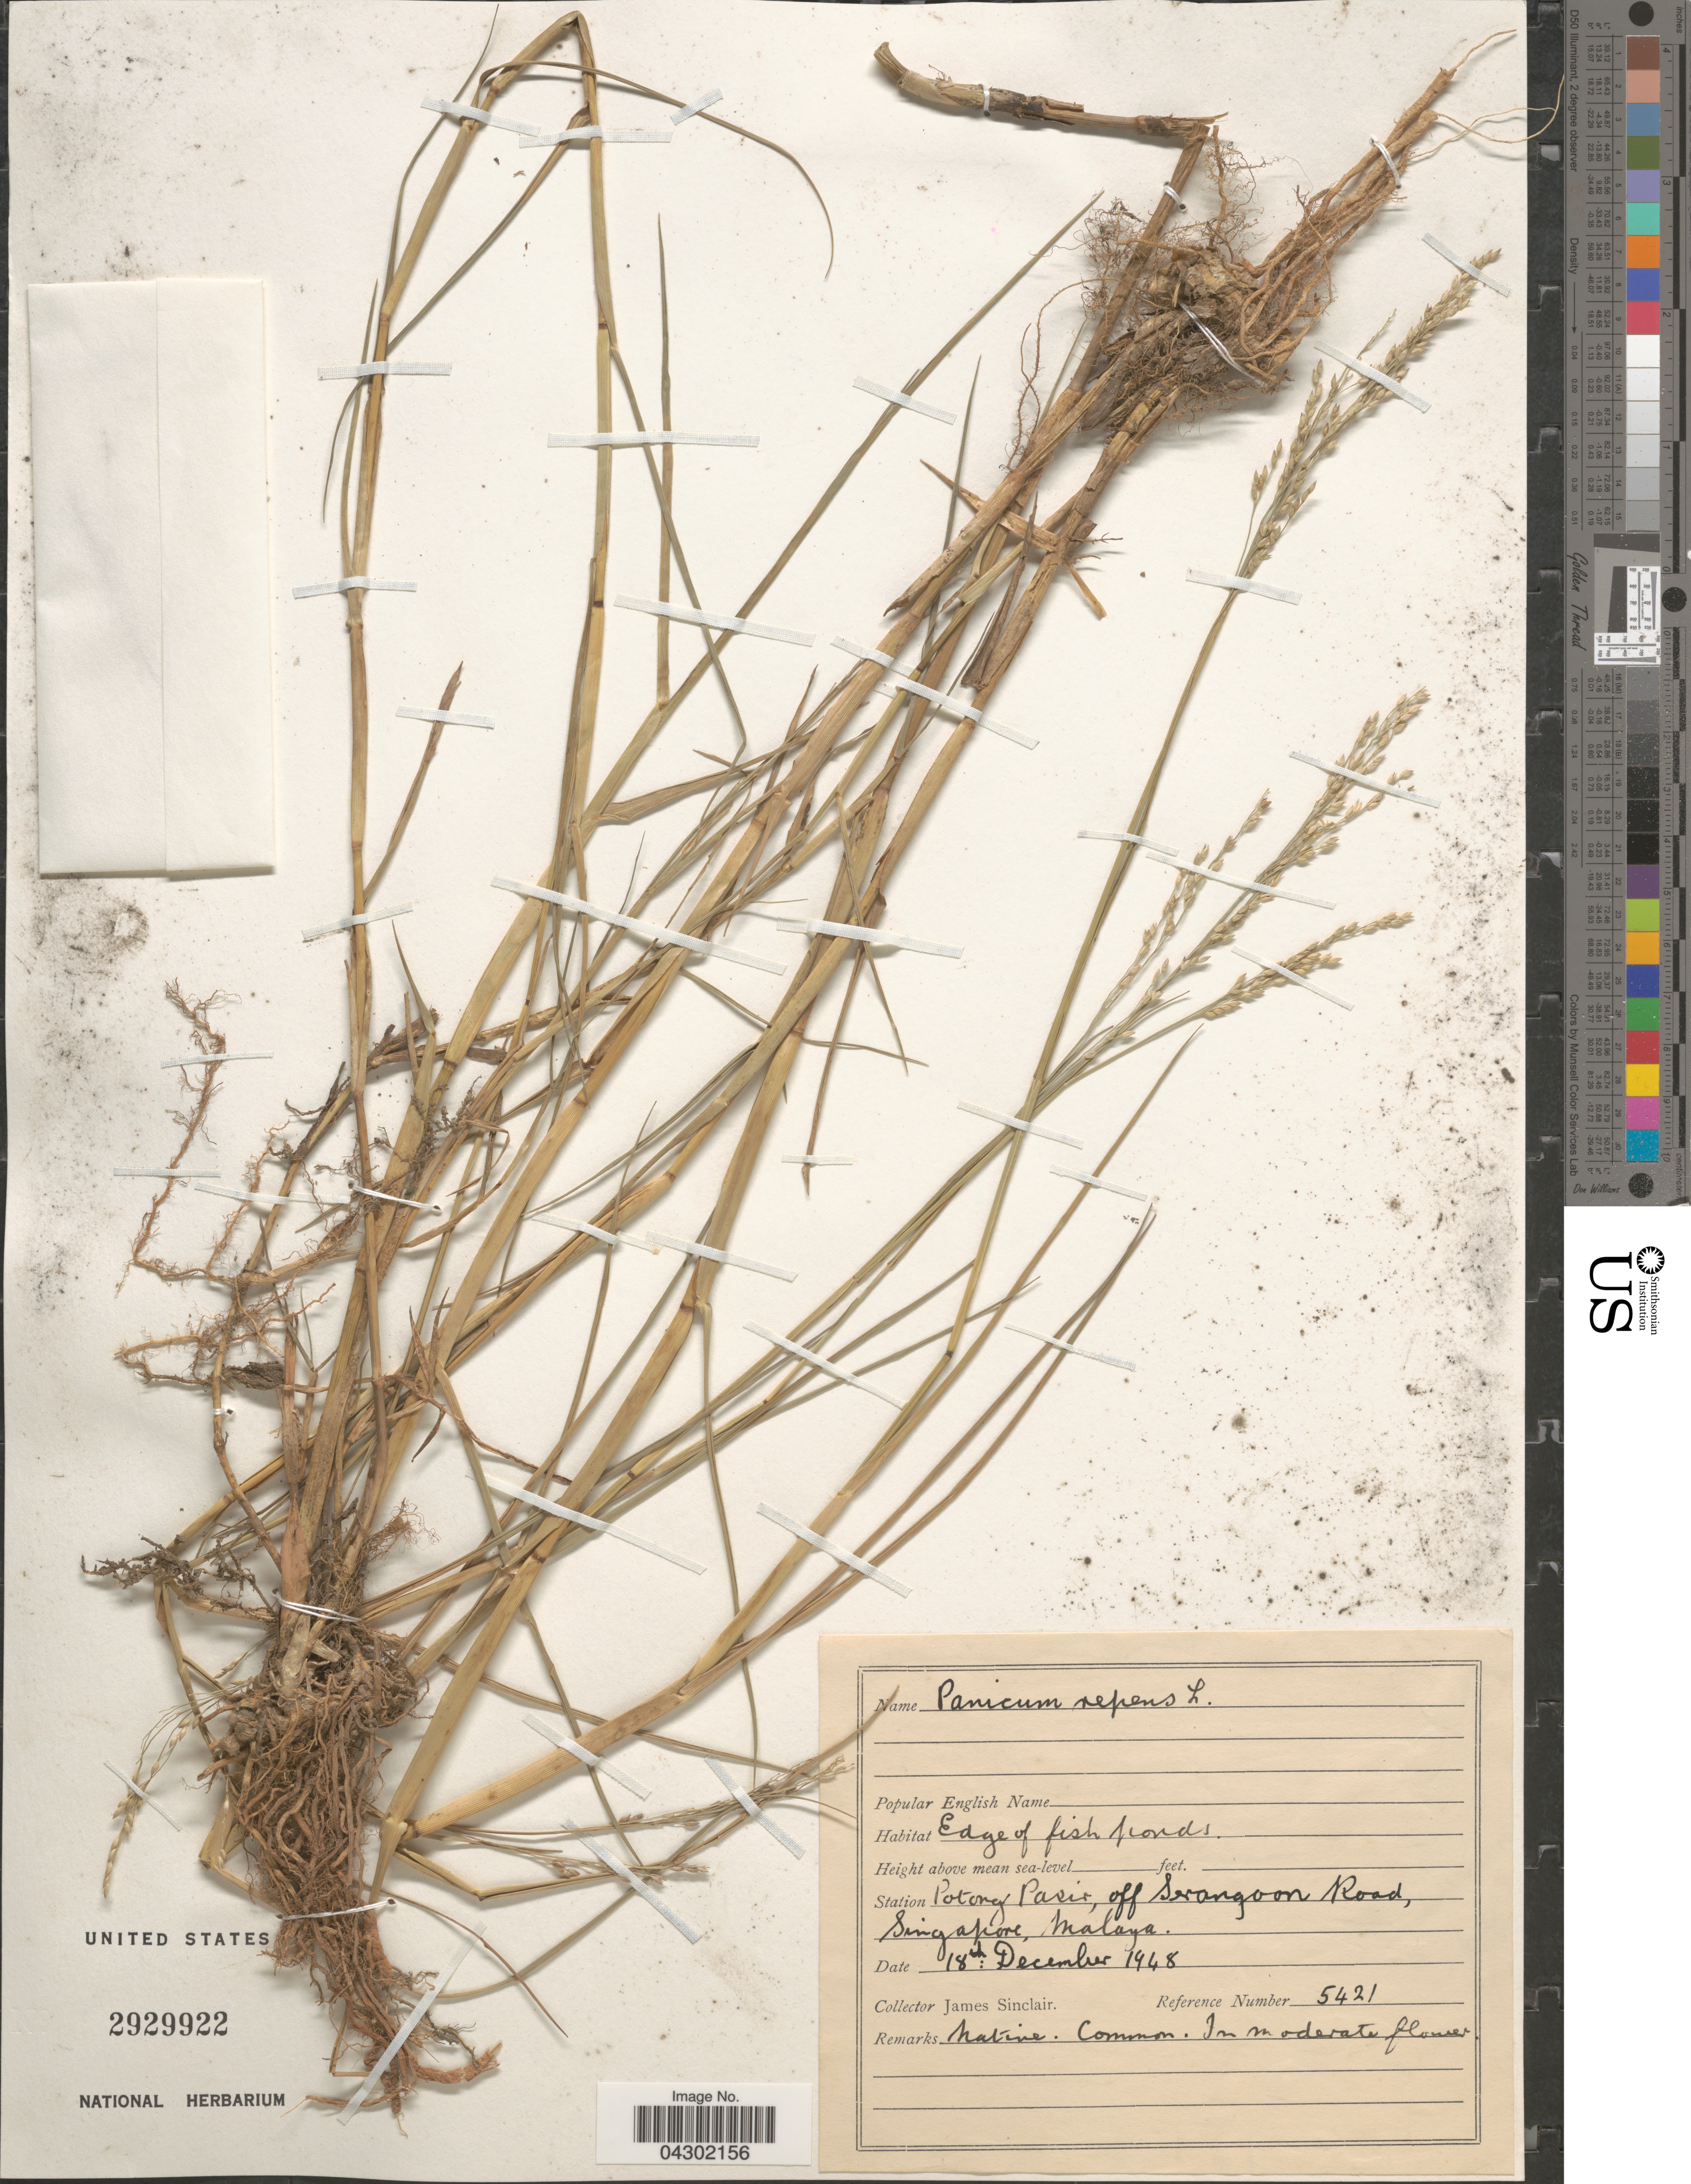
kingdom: Plantae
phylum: Tracheophyta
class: Liliopsida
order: Poales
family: Poaceae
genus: Panicum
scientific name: Panicum repens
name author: L.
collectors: J. Sinclair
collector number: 5421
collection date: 1948-12-18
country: Singapore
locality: Station Potong Pasir, off Serangoon Road, Malaya.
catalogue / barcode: US 2929922